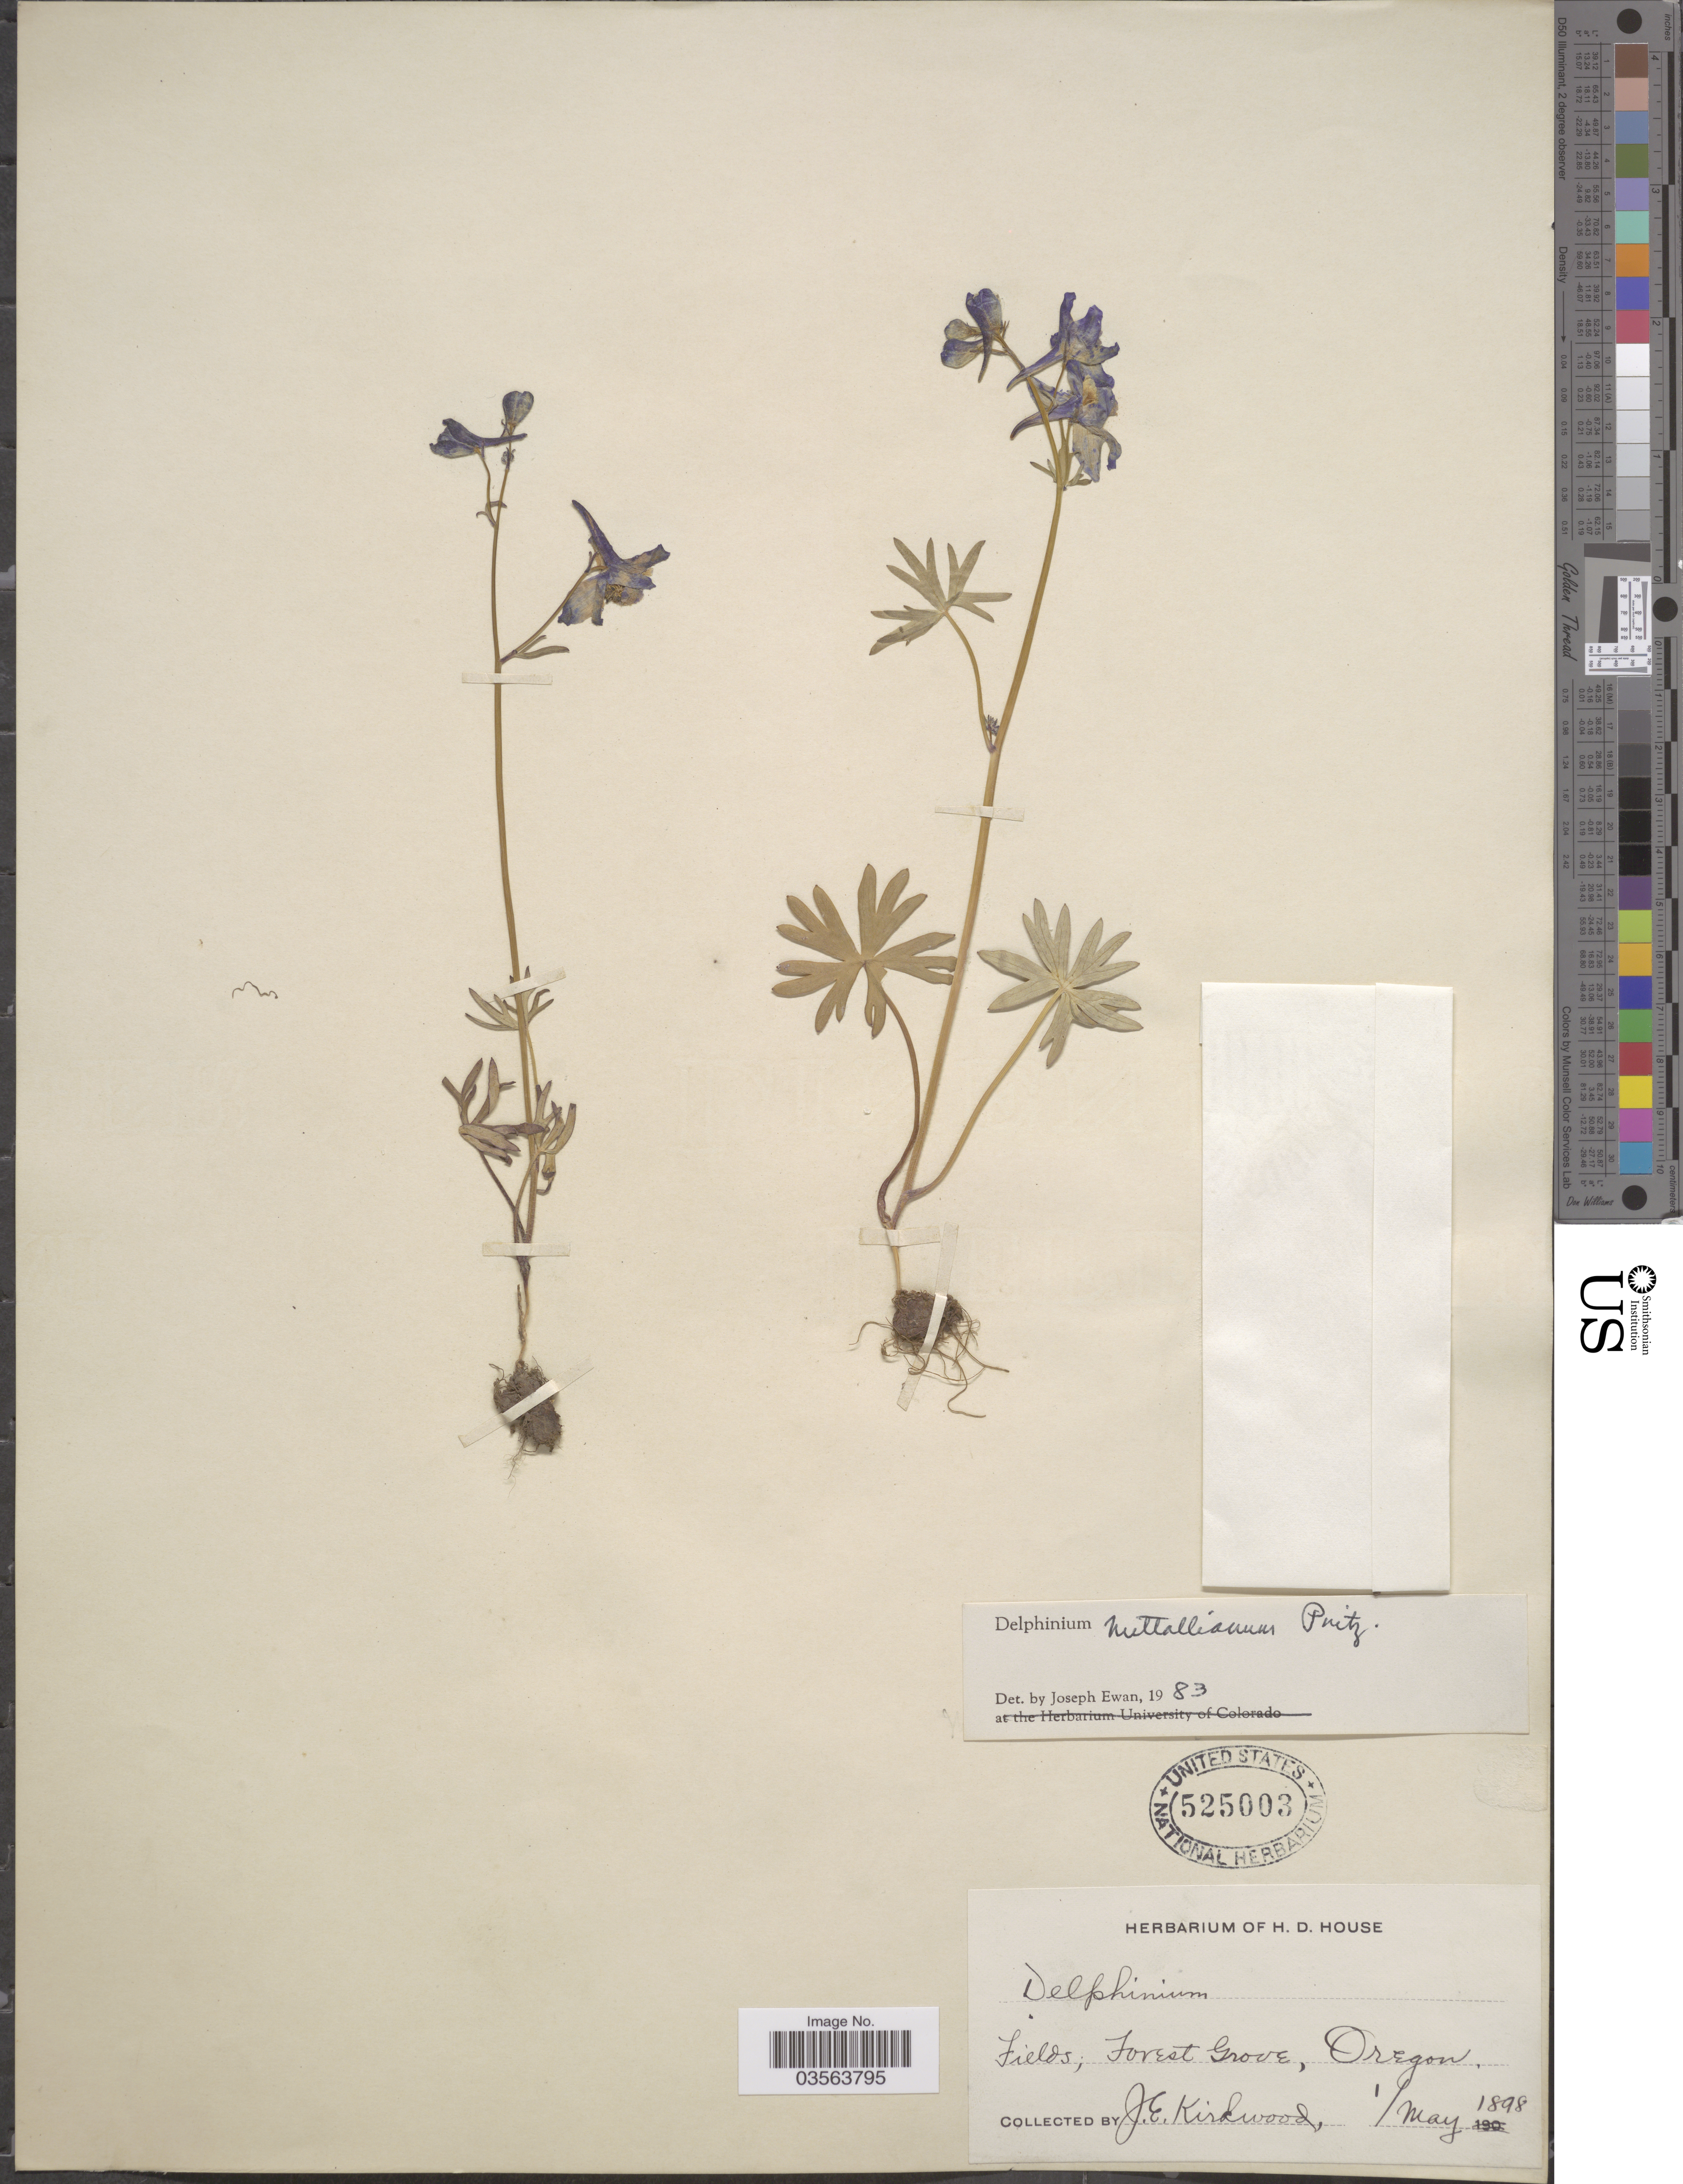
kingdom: Plantae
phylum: Tracheophyta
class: Magnoliopsida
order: Ranunculales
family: Ranunculaceae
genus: Delphinium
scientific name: Delphinium nuttallianum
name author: E. Pritz. ex Walpers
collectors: J. Kirkwood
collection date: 1898-05-01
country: United States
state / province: Oregon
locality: Fields; Forest Grove.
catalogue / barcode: US 525003